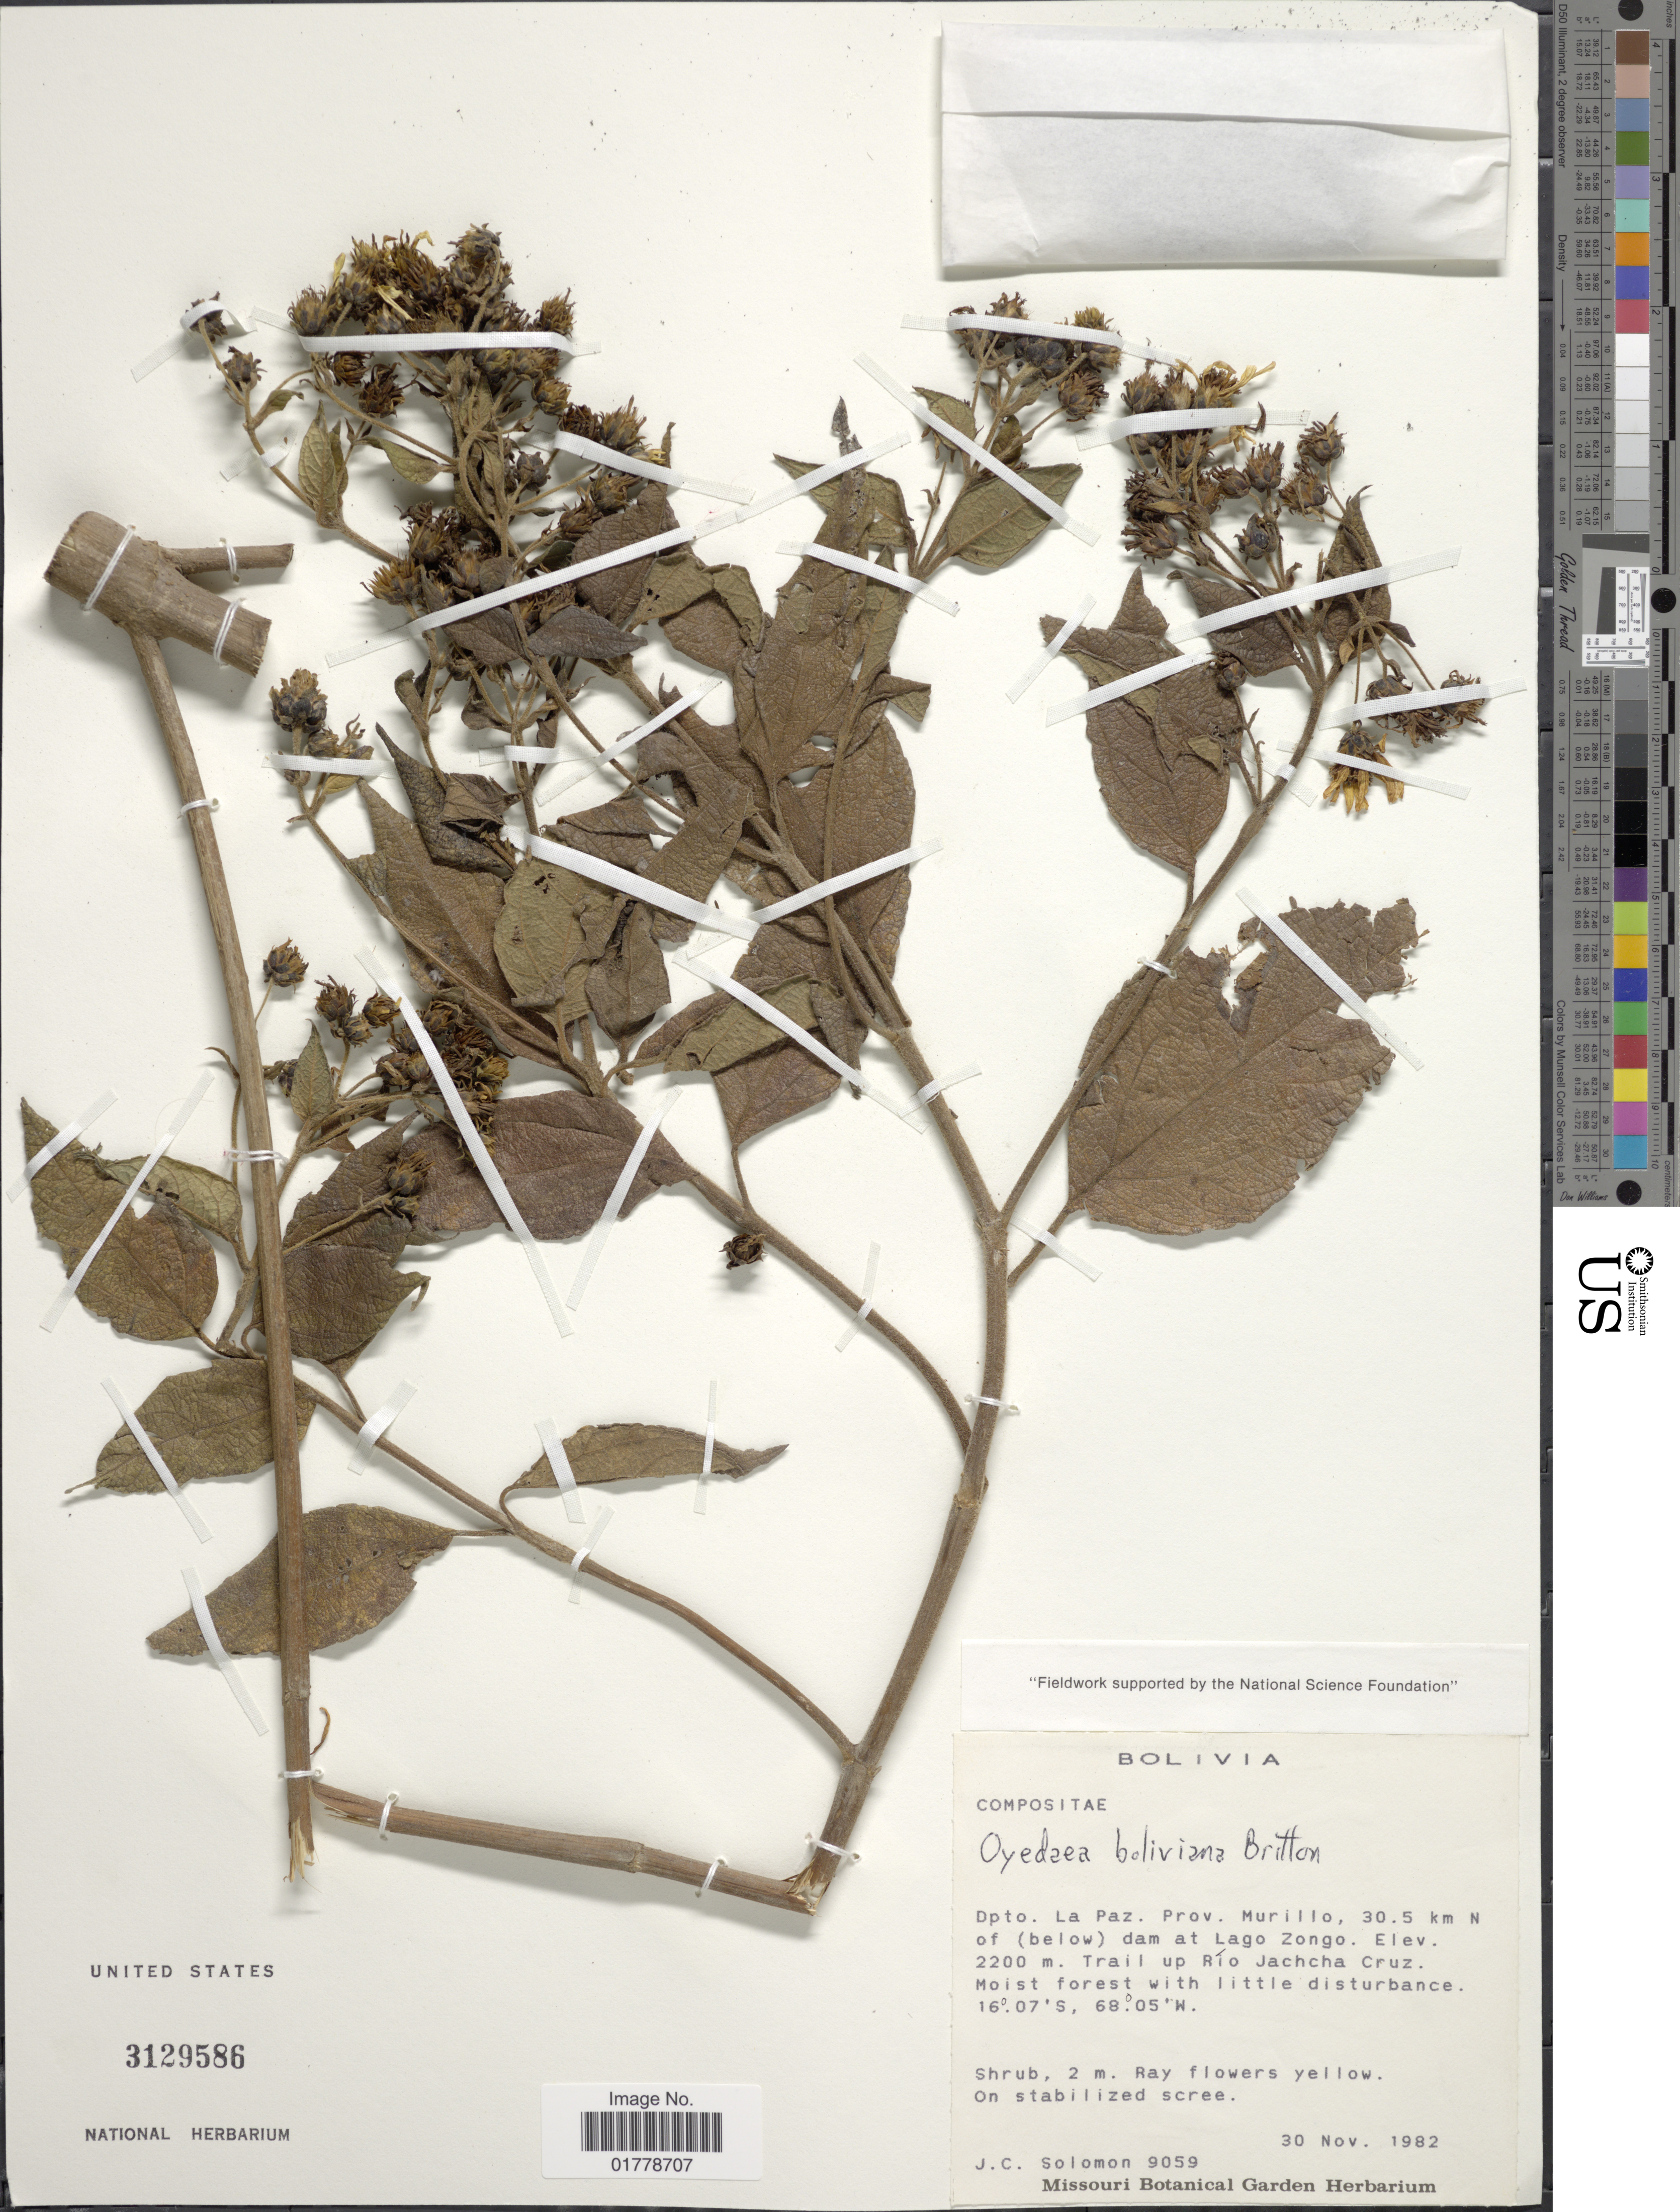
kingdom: Plantae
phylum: Tracheophyta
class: Magnoliopsida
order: Asterales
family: Asteraceae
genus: Oyedaea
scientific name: Oyedaea boliviana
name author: Britton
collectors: J. C. Solomon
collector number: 9059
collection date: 1982-11-30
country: Bolivia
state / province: La Paz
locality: Dpto. La Paz. Prov. Murillo, 30.5 km N of (below) dam at Lago Zongo. Trail up Río Jachcha Cruz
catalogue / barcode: US 3129586